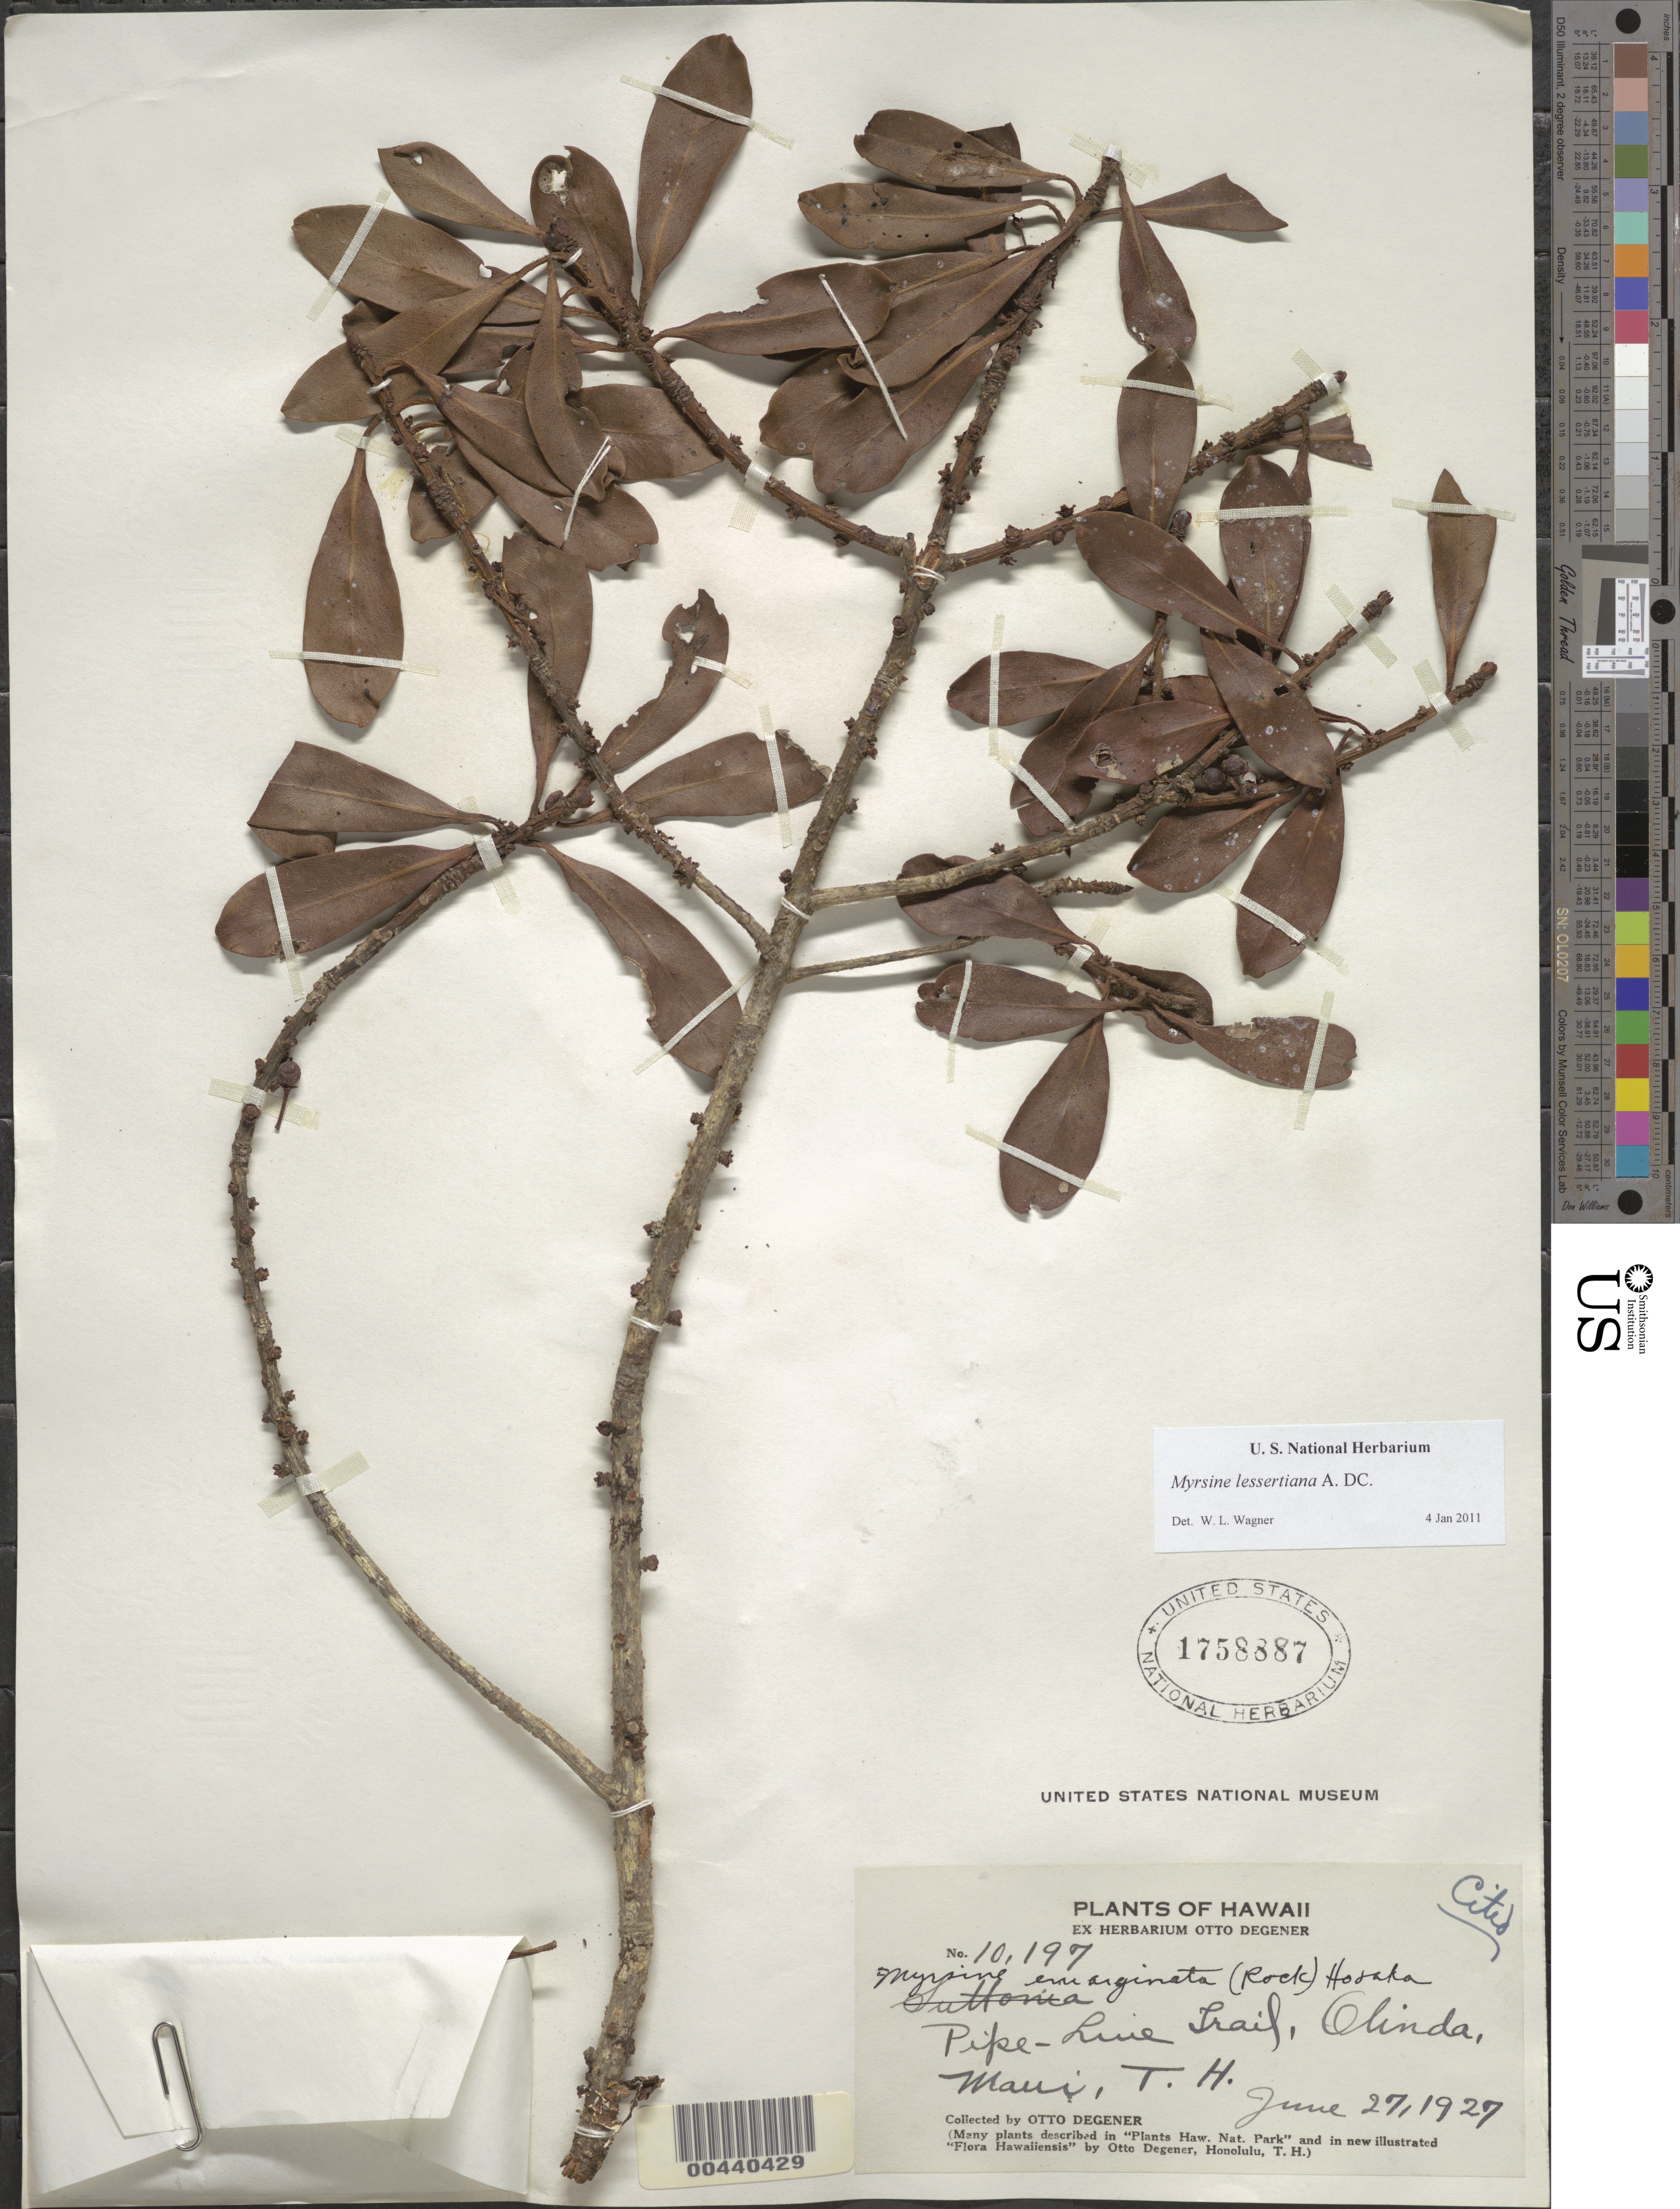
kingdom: Plantae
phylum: Tracheophyta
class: Magnoliopsida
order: Ericales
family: Primulaceae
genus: Myrsine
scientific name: Myrsine lessertiana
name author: A. DC.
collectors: O. Degener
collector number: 10197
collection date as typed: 27 Jun 1927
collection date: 1927-06-27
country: United States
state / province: Hawaii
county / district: Maui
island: Maui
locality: Pipe-Line Trail, Olinda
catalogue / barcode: US 1758887